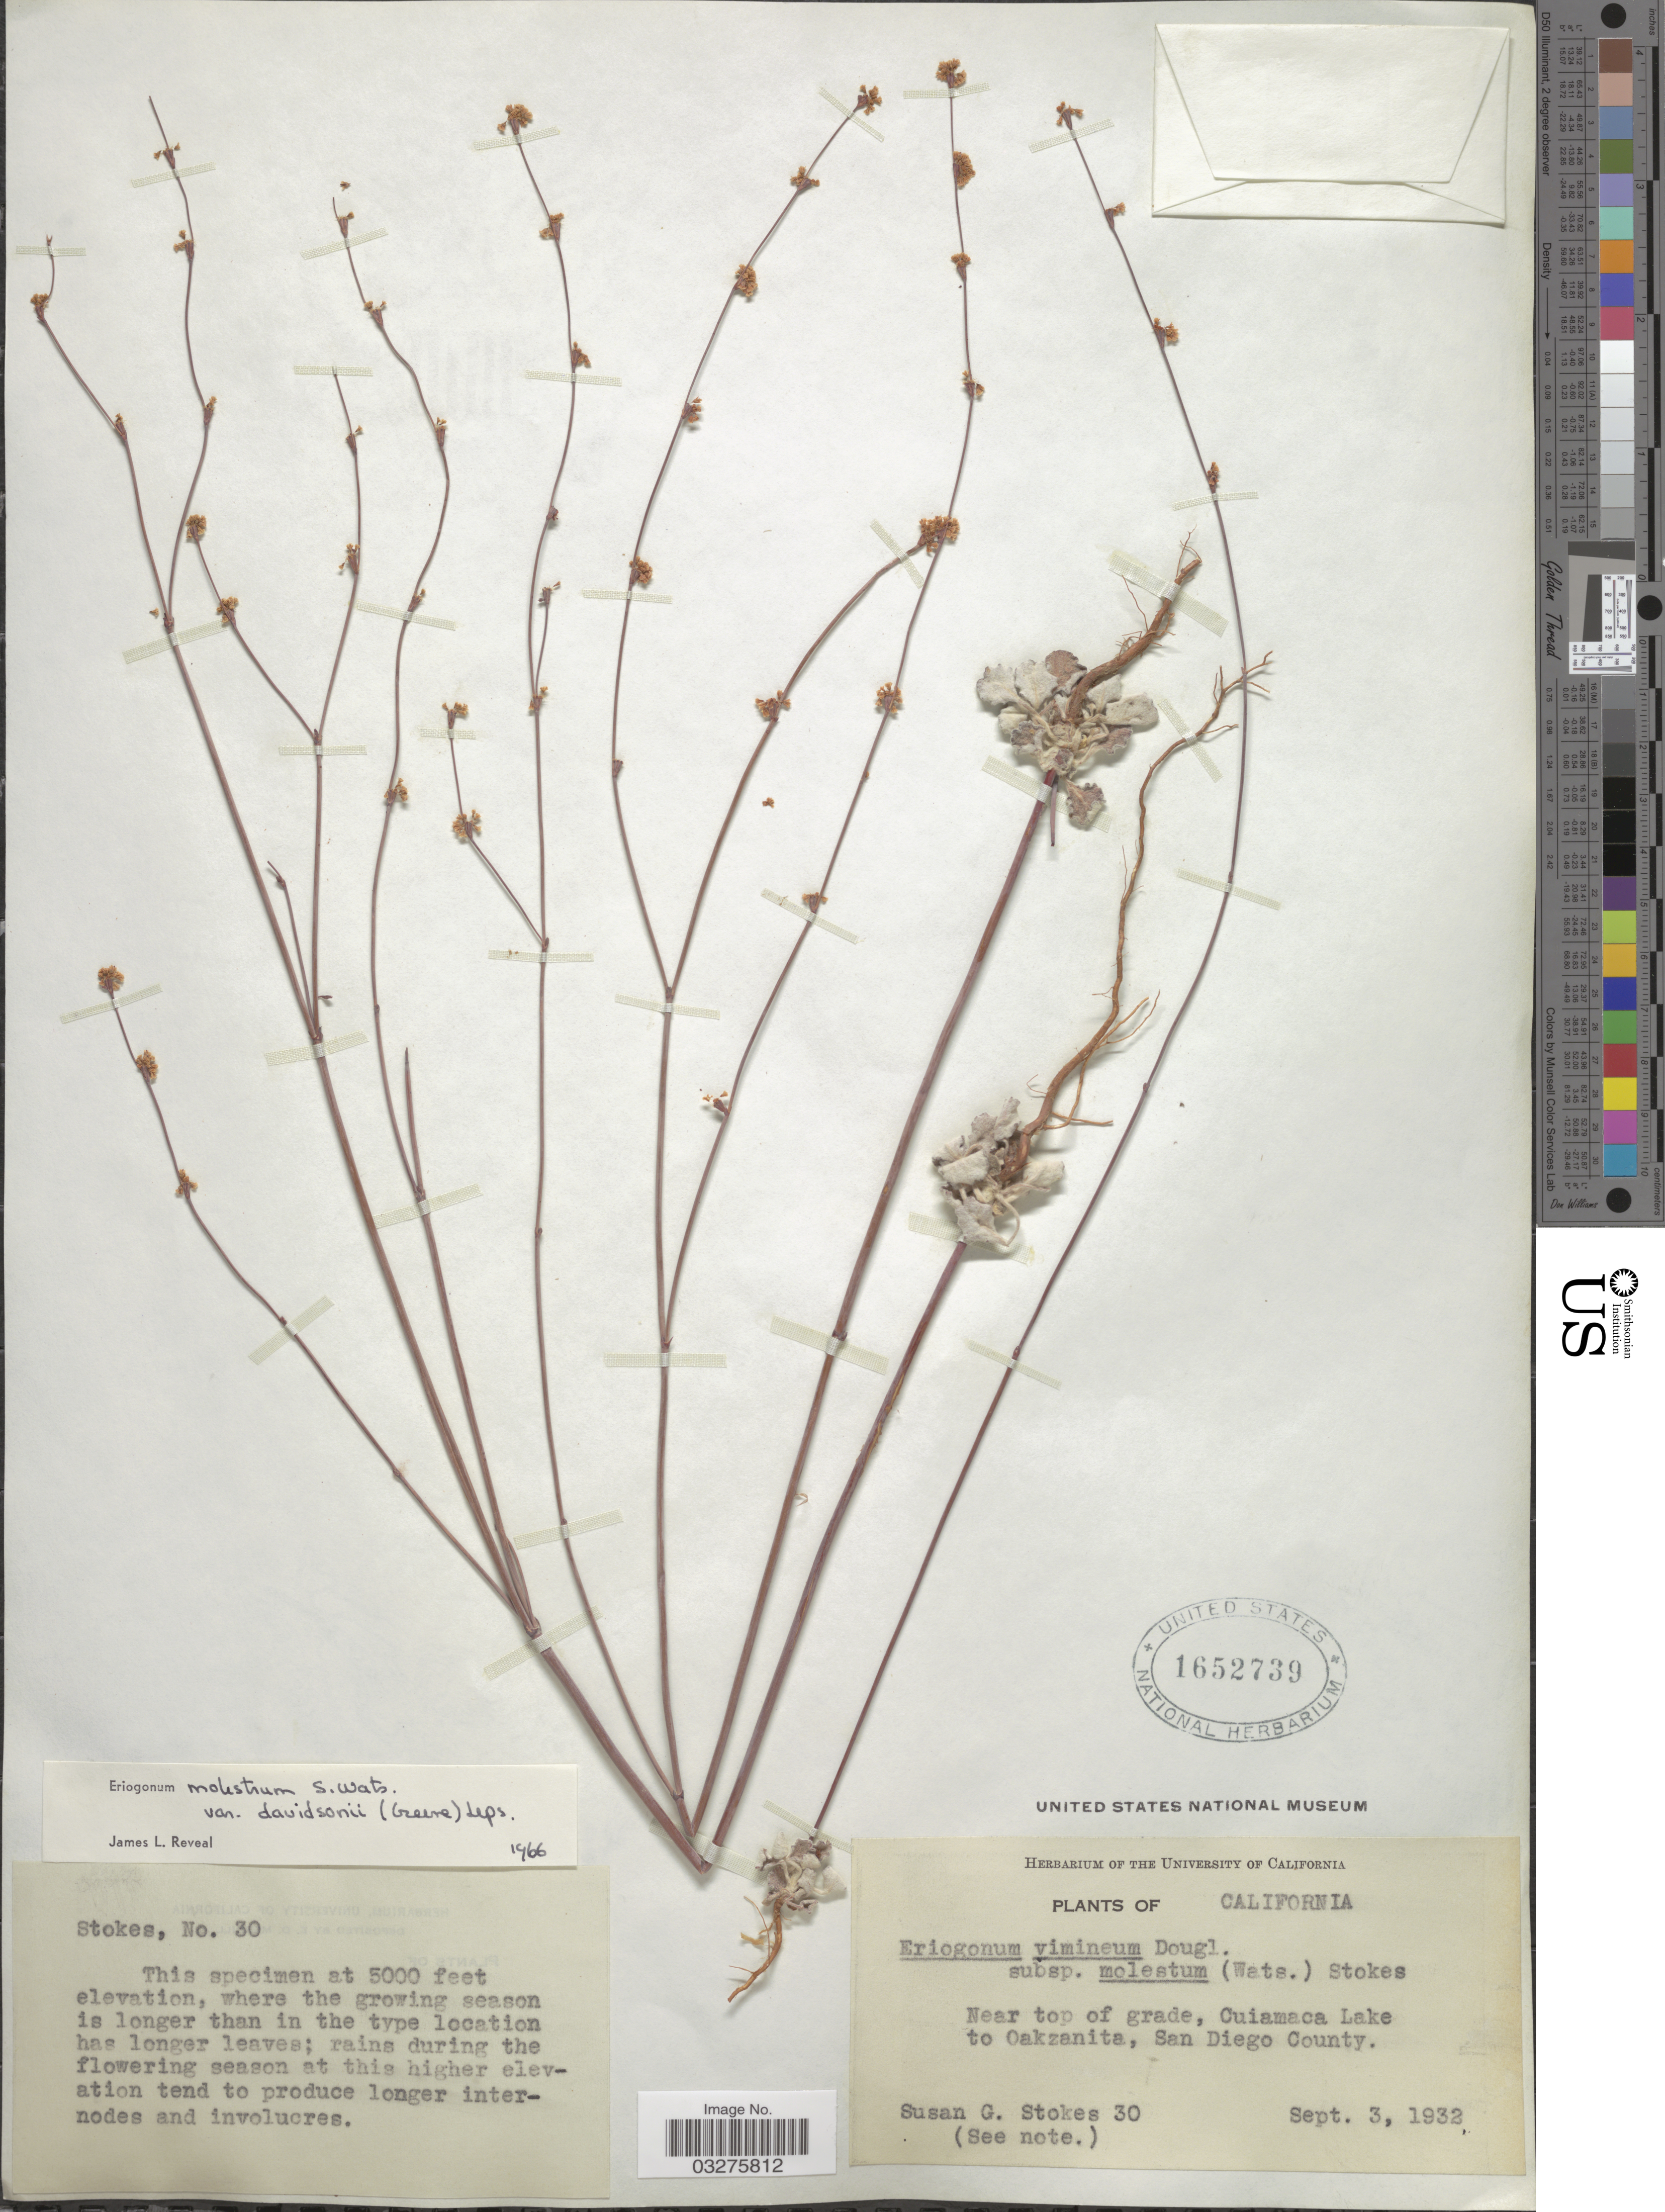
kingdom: Plantae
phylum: Tracheophyta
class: Magnoliopsida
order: Caryophyllales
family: Polygonaceae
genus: Eriogonum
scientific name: Eriogonum davidsonii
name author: Greene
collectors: S. G. Stokes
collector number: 30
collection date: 1932-09-03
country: United States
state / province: California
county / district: San Diego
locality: Near top of grade, Cuiamaca Lake to Oakzanita, San Diego County.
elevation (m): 1524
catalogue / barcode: US 1652739